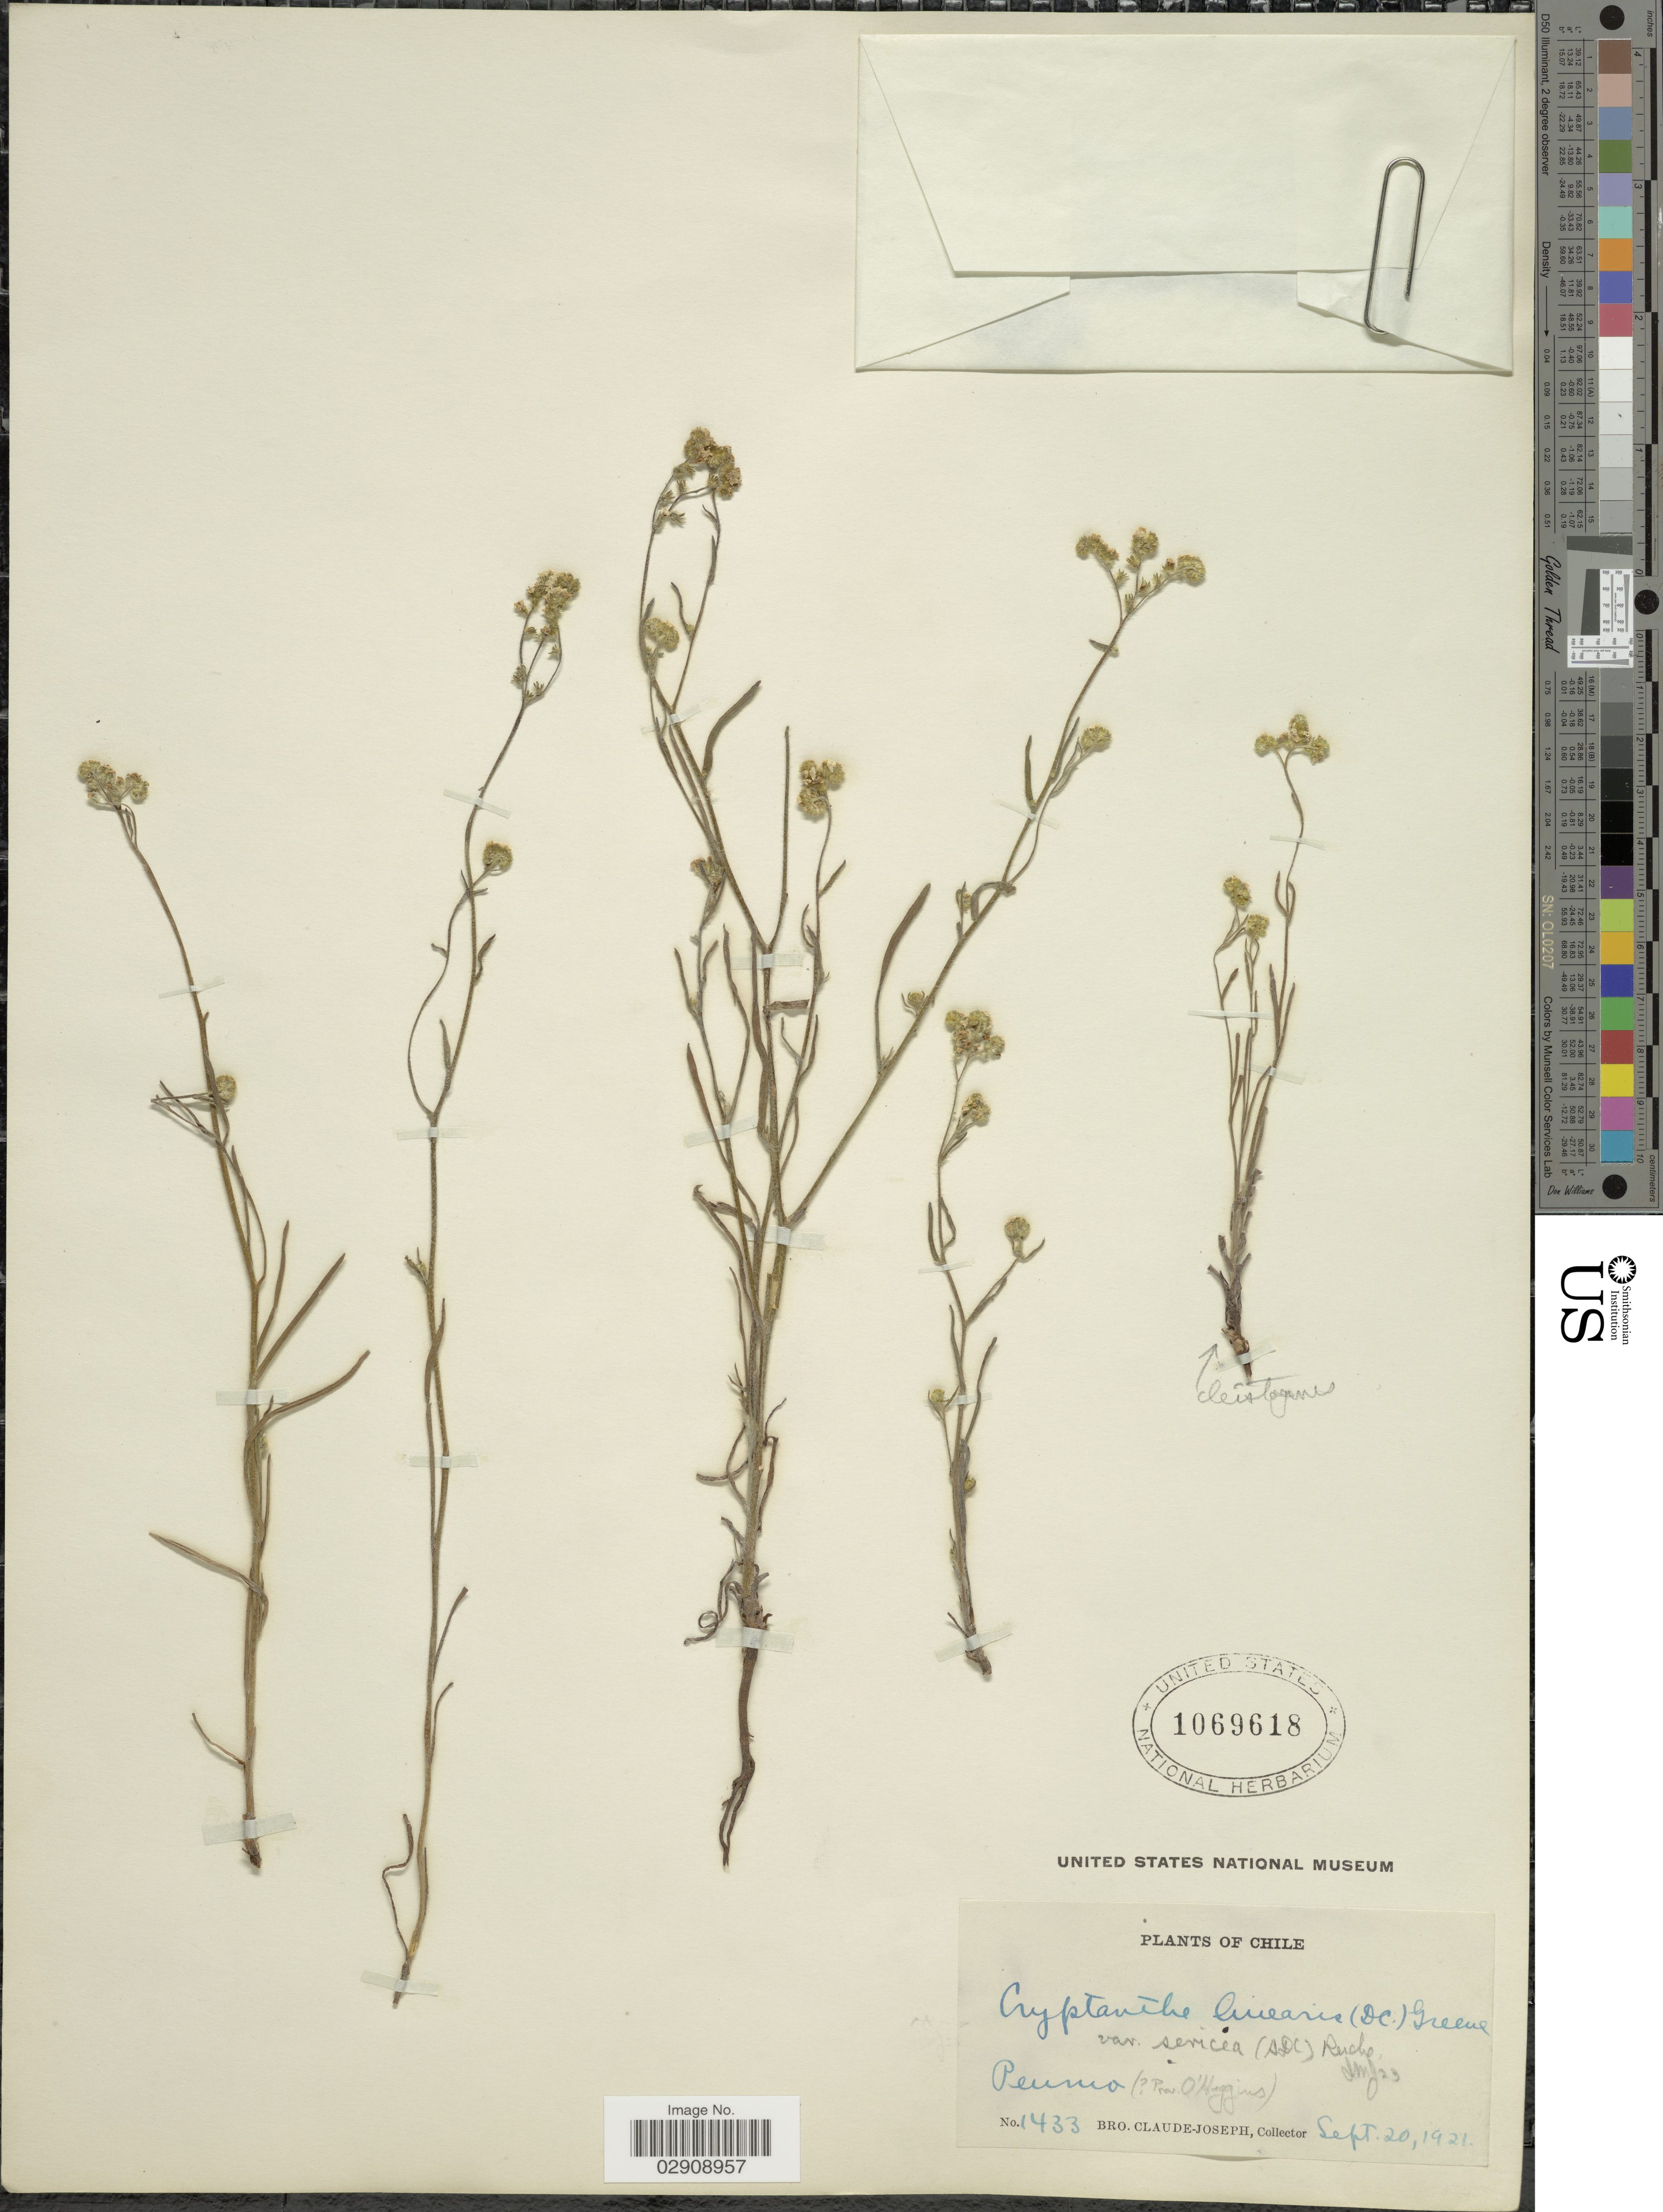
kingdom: Plantae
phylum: Tracheophyta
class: Magnoliopsida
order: Boraginales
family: Boraginaceae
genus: Cryptantha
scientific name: Cryptantha linearis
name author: (Colla) S.W. Greene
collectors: Bro. Claude-Joseph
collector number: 1433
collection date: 1921-09-20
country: Chile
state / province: O'Higgins (VI)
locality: Peumo (Prov. O'Higgins). Chile.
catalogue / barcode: US 1069618